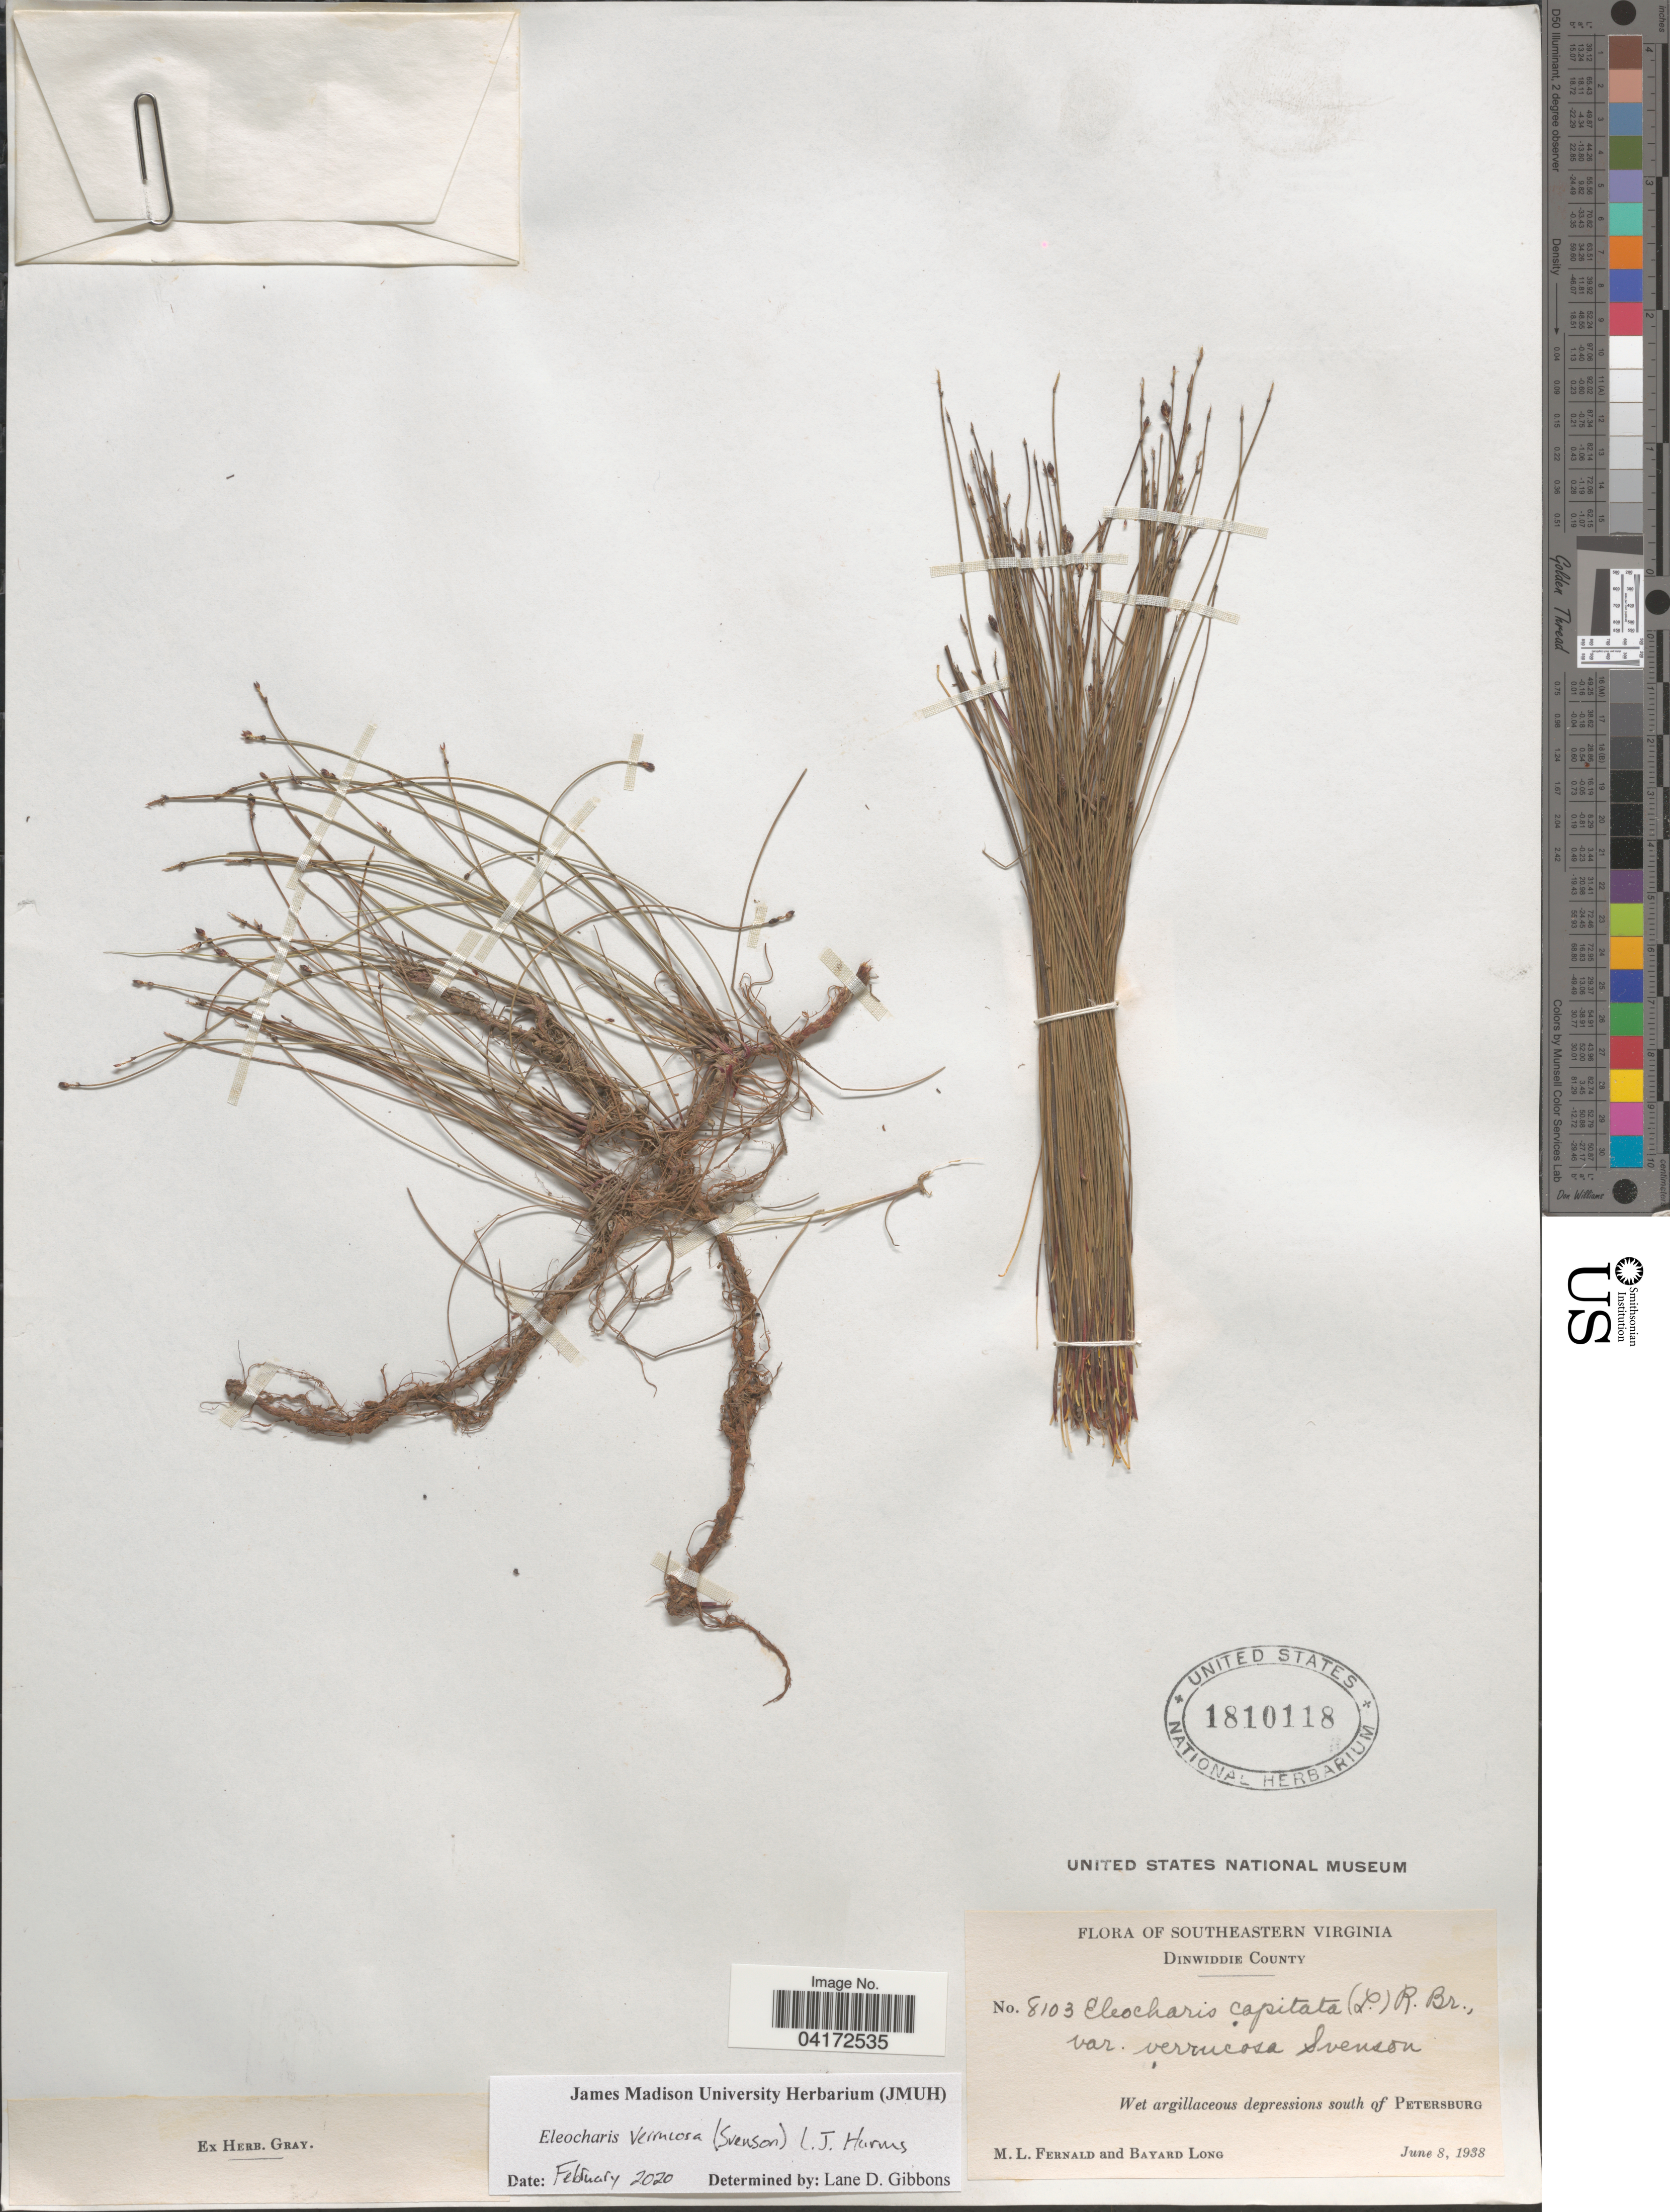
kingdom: Plantae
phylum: Tracheophyta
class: Liliopsida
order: Poales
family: Cyperaceae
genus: Eleocharis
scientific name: Eleocharis verrucosa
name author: (Svenson) L. J. Harms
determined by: Gibbons, Lane D.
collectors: M. L. Fernald & B. Long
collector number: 8103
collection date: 1938-06-08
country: United States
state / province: Virginia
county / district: Dinwiddie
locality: Southeastern Virginia. Dinwiddie County. Wet argillaceous depressions south of Petersburg.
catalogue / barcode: US 1810118